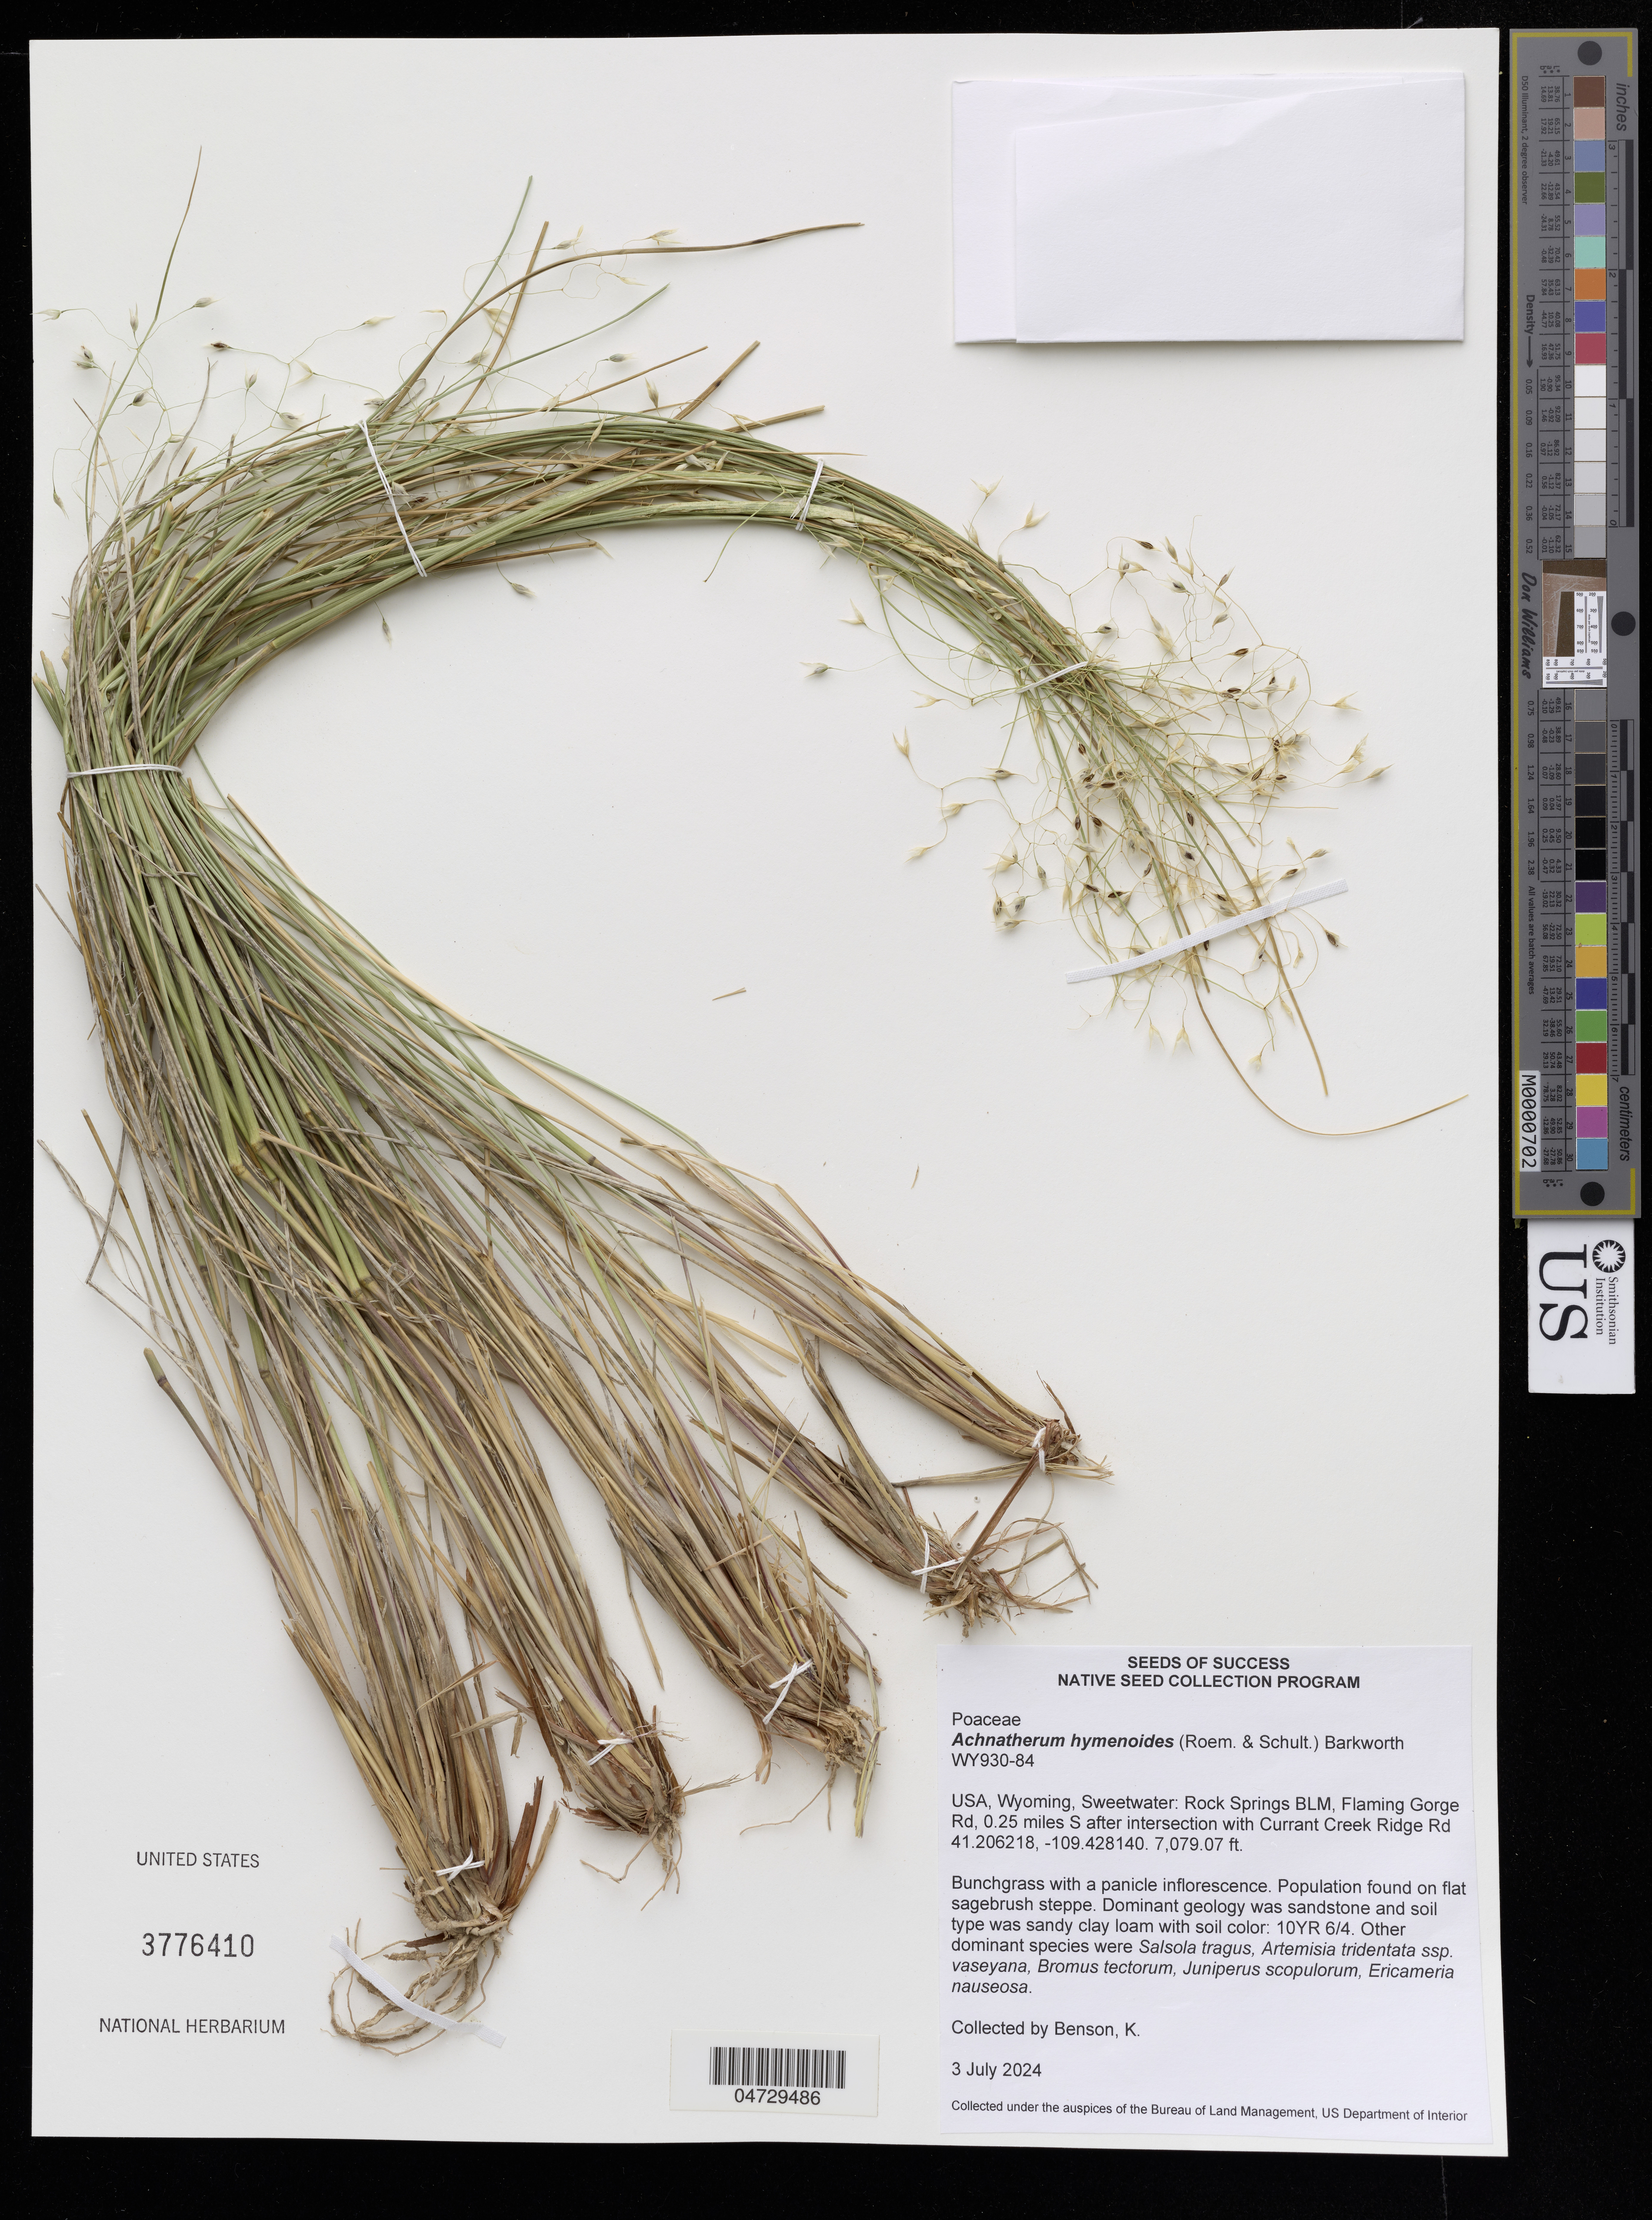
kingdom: Plantae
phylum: Tracheophyta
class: Liliopsida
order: Poales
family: Poaceae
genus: Achnatherum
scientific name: Achnatherum hymenoides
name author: (Roem. & Schult.) Barkworth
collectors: K. Benson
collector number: WY930-84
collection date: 2024-07-03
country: United States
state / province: Wyoming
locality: Sweetwater: Rock Springs BLM, Flaming Gorge Rd, 0.25 miles S after intersection with Currant Creek Ridge Rd.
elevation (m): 2157.7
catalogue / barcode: US 3776410